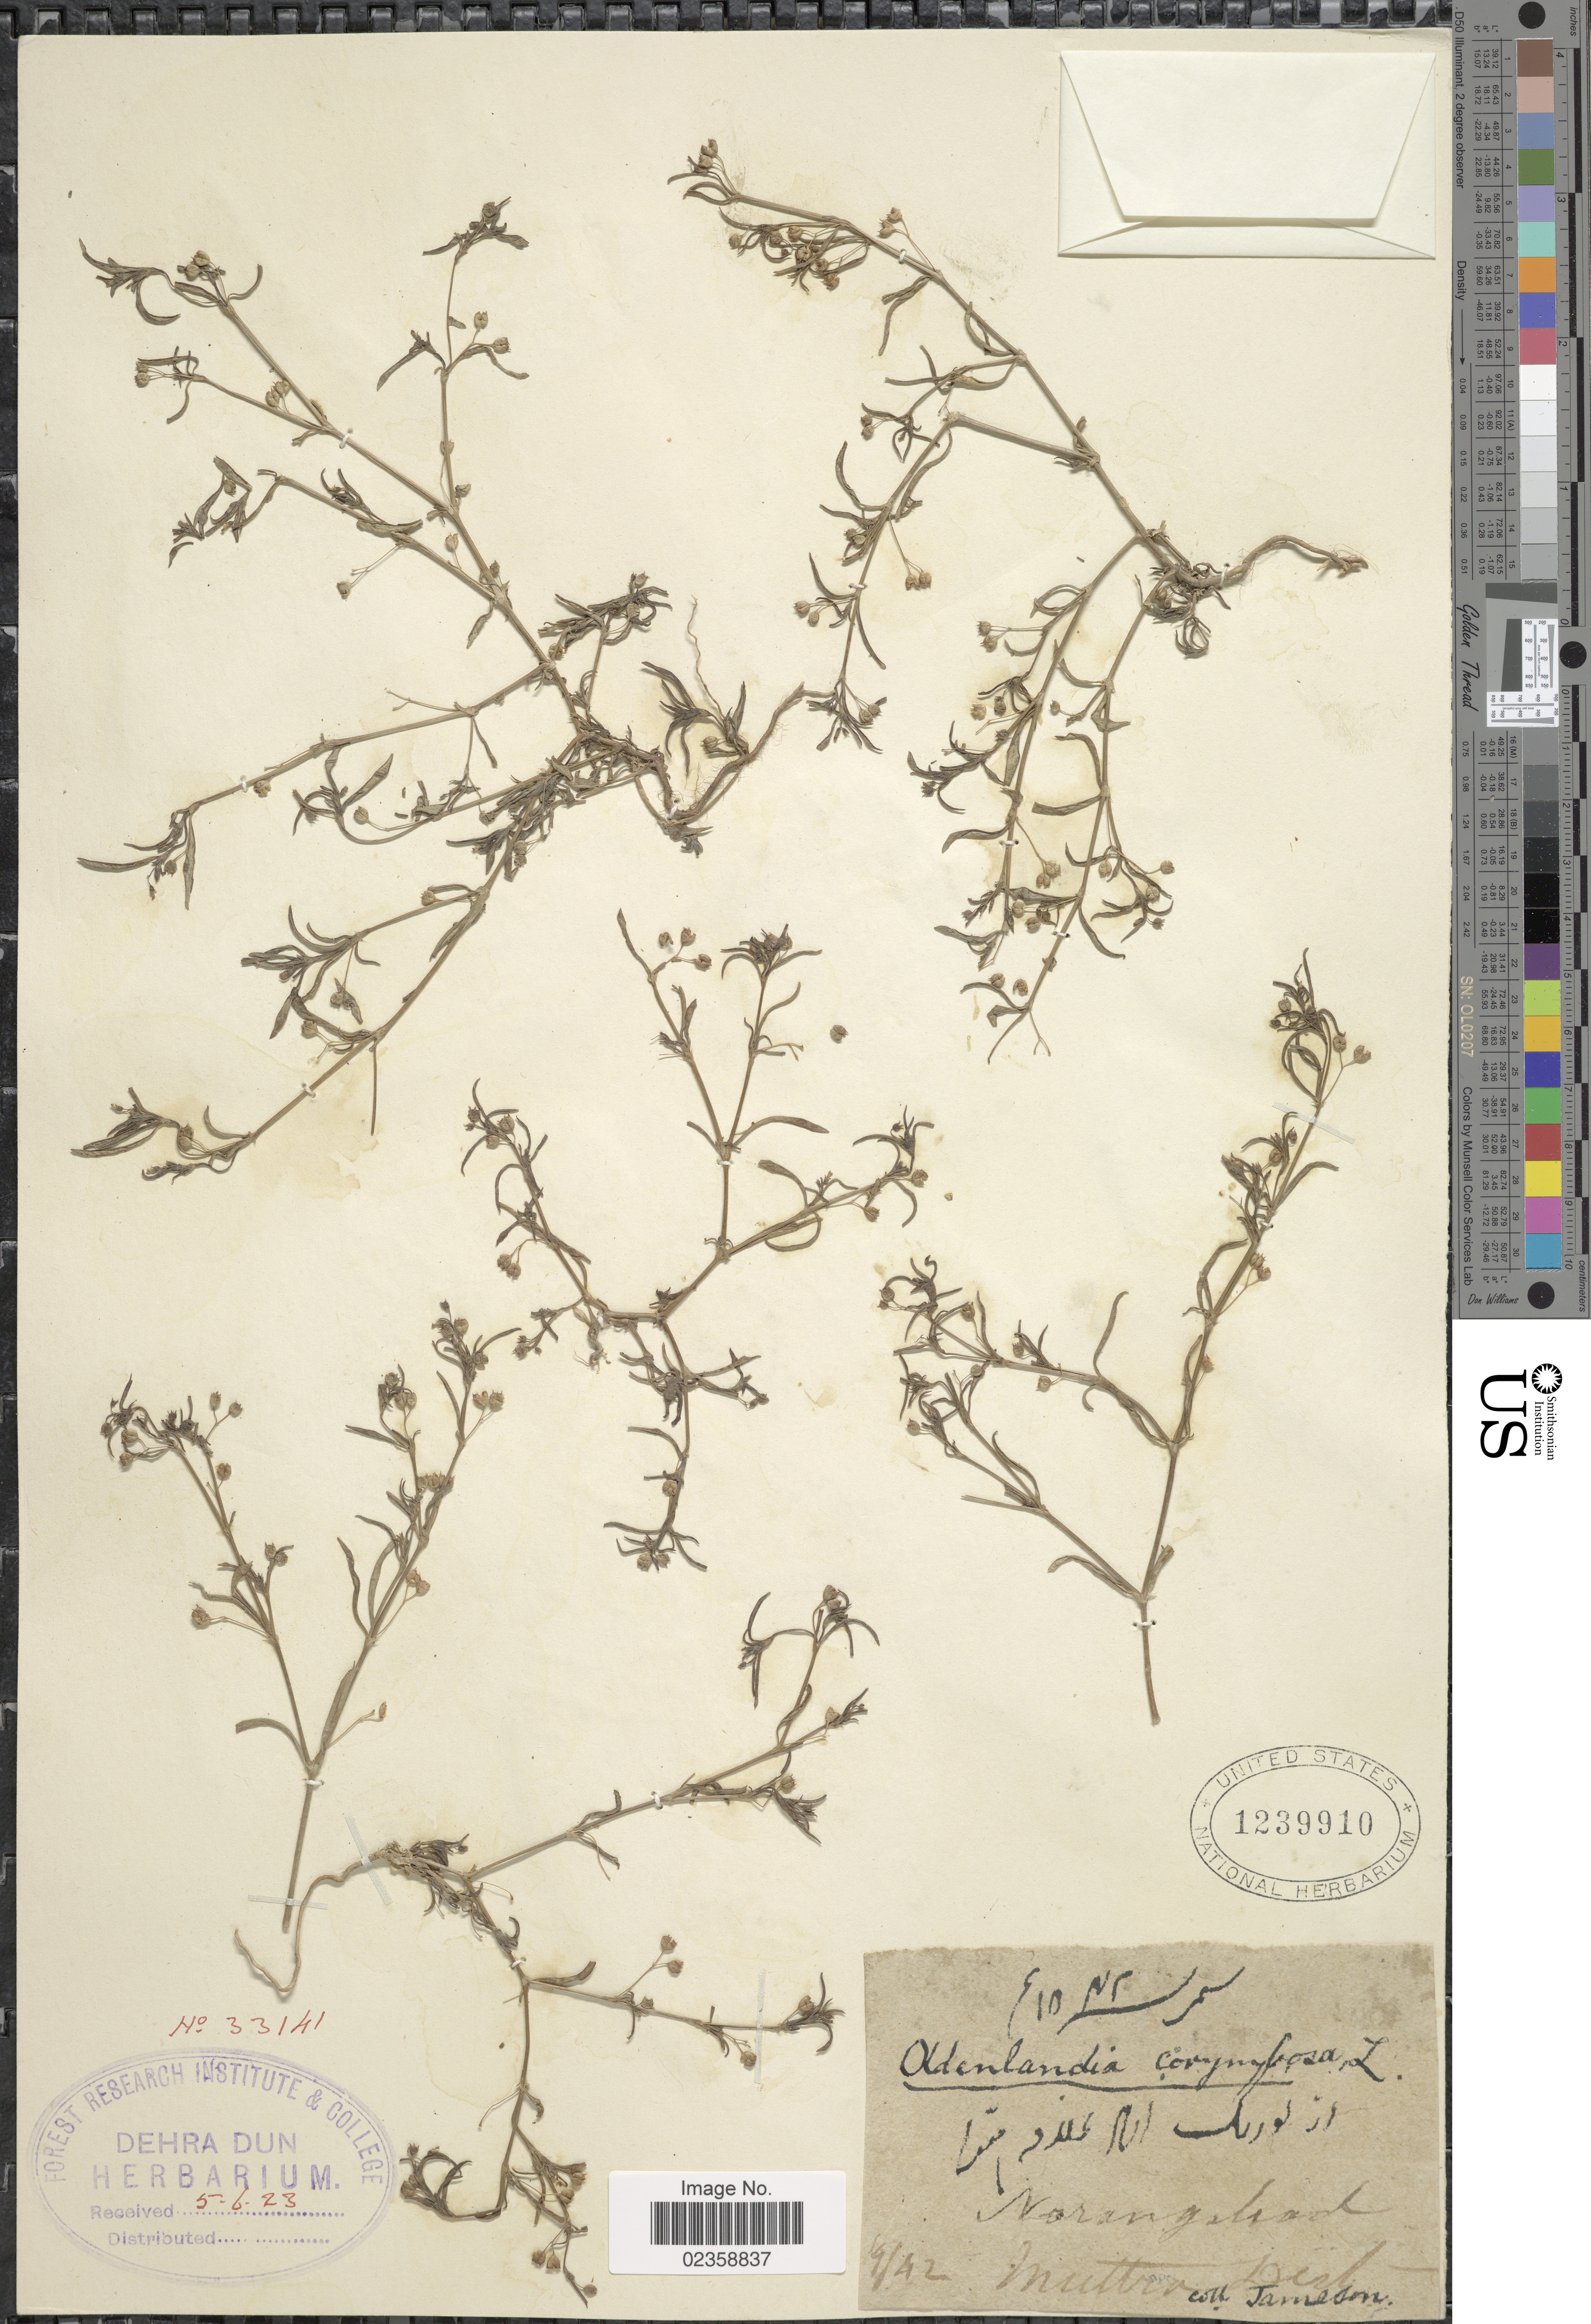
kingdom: Plantae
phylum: Tracheophyta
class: Magnoliopsida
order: Gentianales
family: Rubiaceae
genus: Oldenlandia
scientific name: Oldenlandia corymbosa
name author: L.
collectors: -- Jameson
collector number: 33141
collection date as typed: Transcribed d/m/y: /9/42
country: Bangladesh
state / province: Rangpur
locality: Narangabad. Muttro Dist.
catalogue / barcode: US 1239910